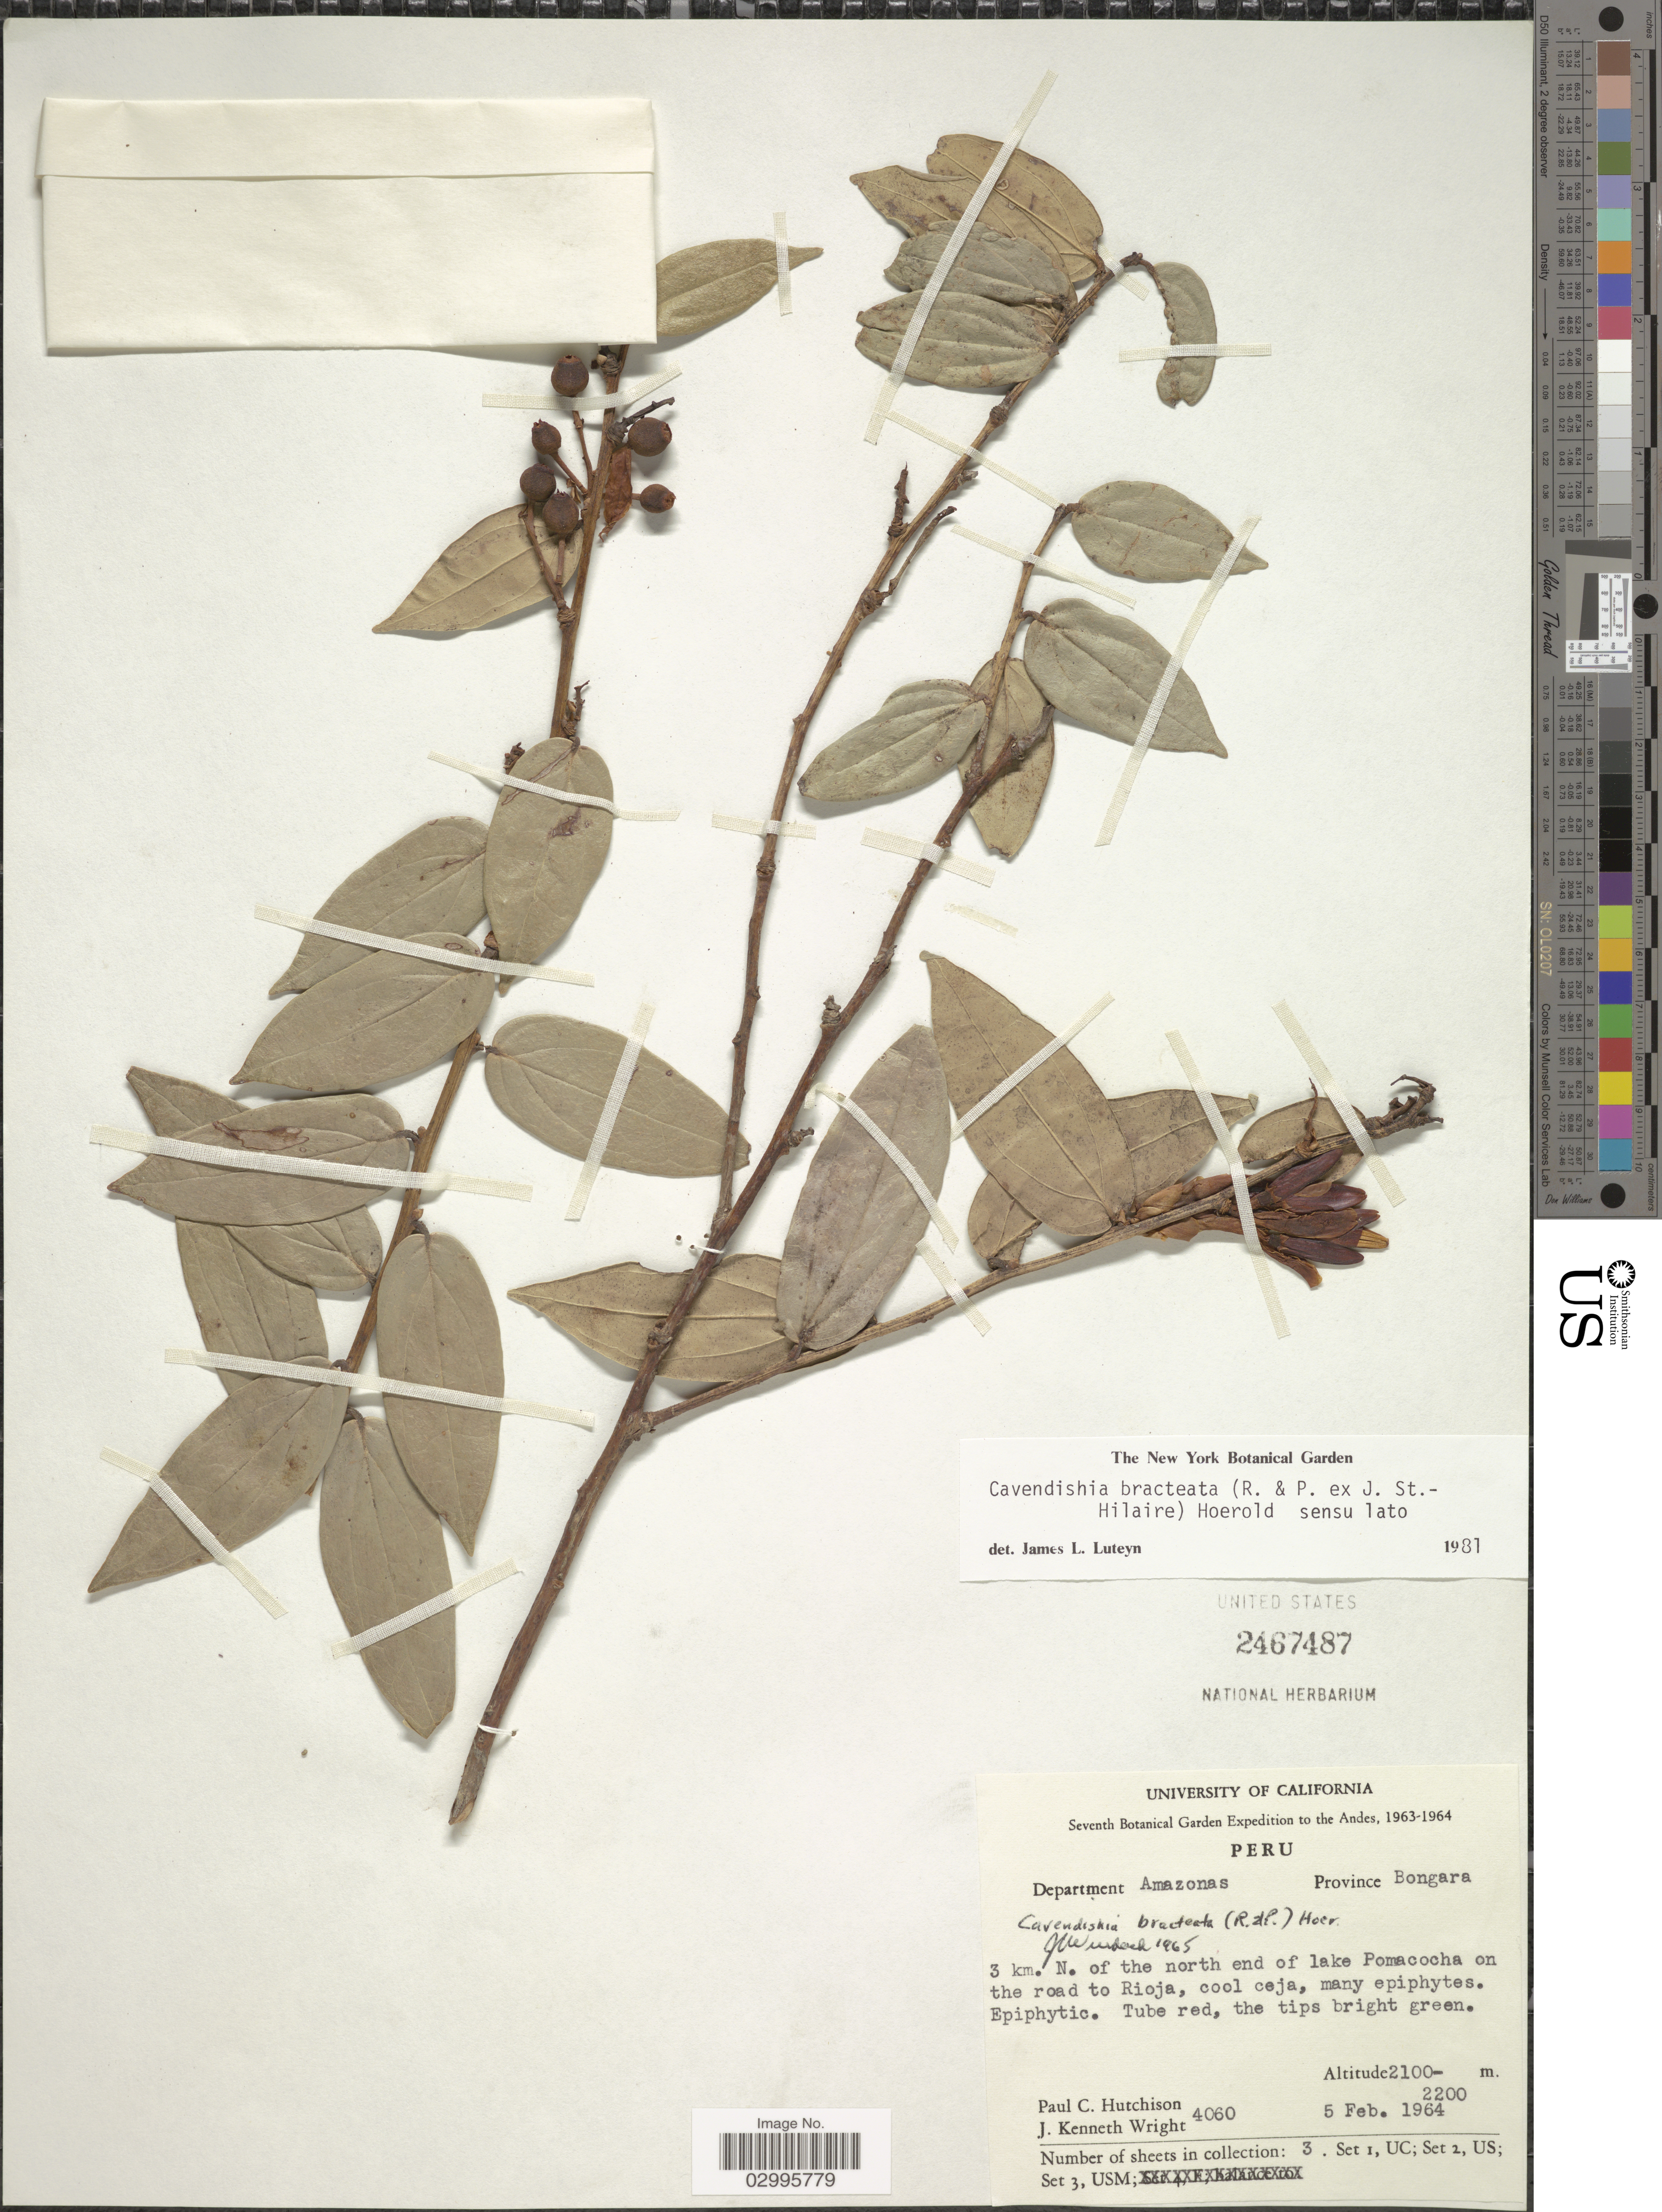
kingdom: Plantae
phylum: Tracheophyta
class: Magnoliopsida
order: Ericales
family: Ericaceae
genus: Cavendishia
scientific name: Cavendishia bracteata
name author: (Ruiz & Pav. ex J. St.-Hil.) Hoerold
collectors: P. C. Hutchison & J. K. Wright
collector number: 4060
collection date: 1964-02-05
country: Peru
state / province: Amazonas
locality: The Andes, Department Amazonas, Province Bongara. 3 km. N. of the north end of lake Pomacocha on the road to Rioja.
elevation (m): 2100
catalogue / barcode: US 2467487